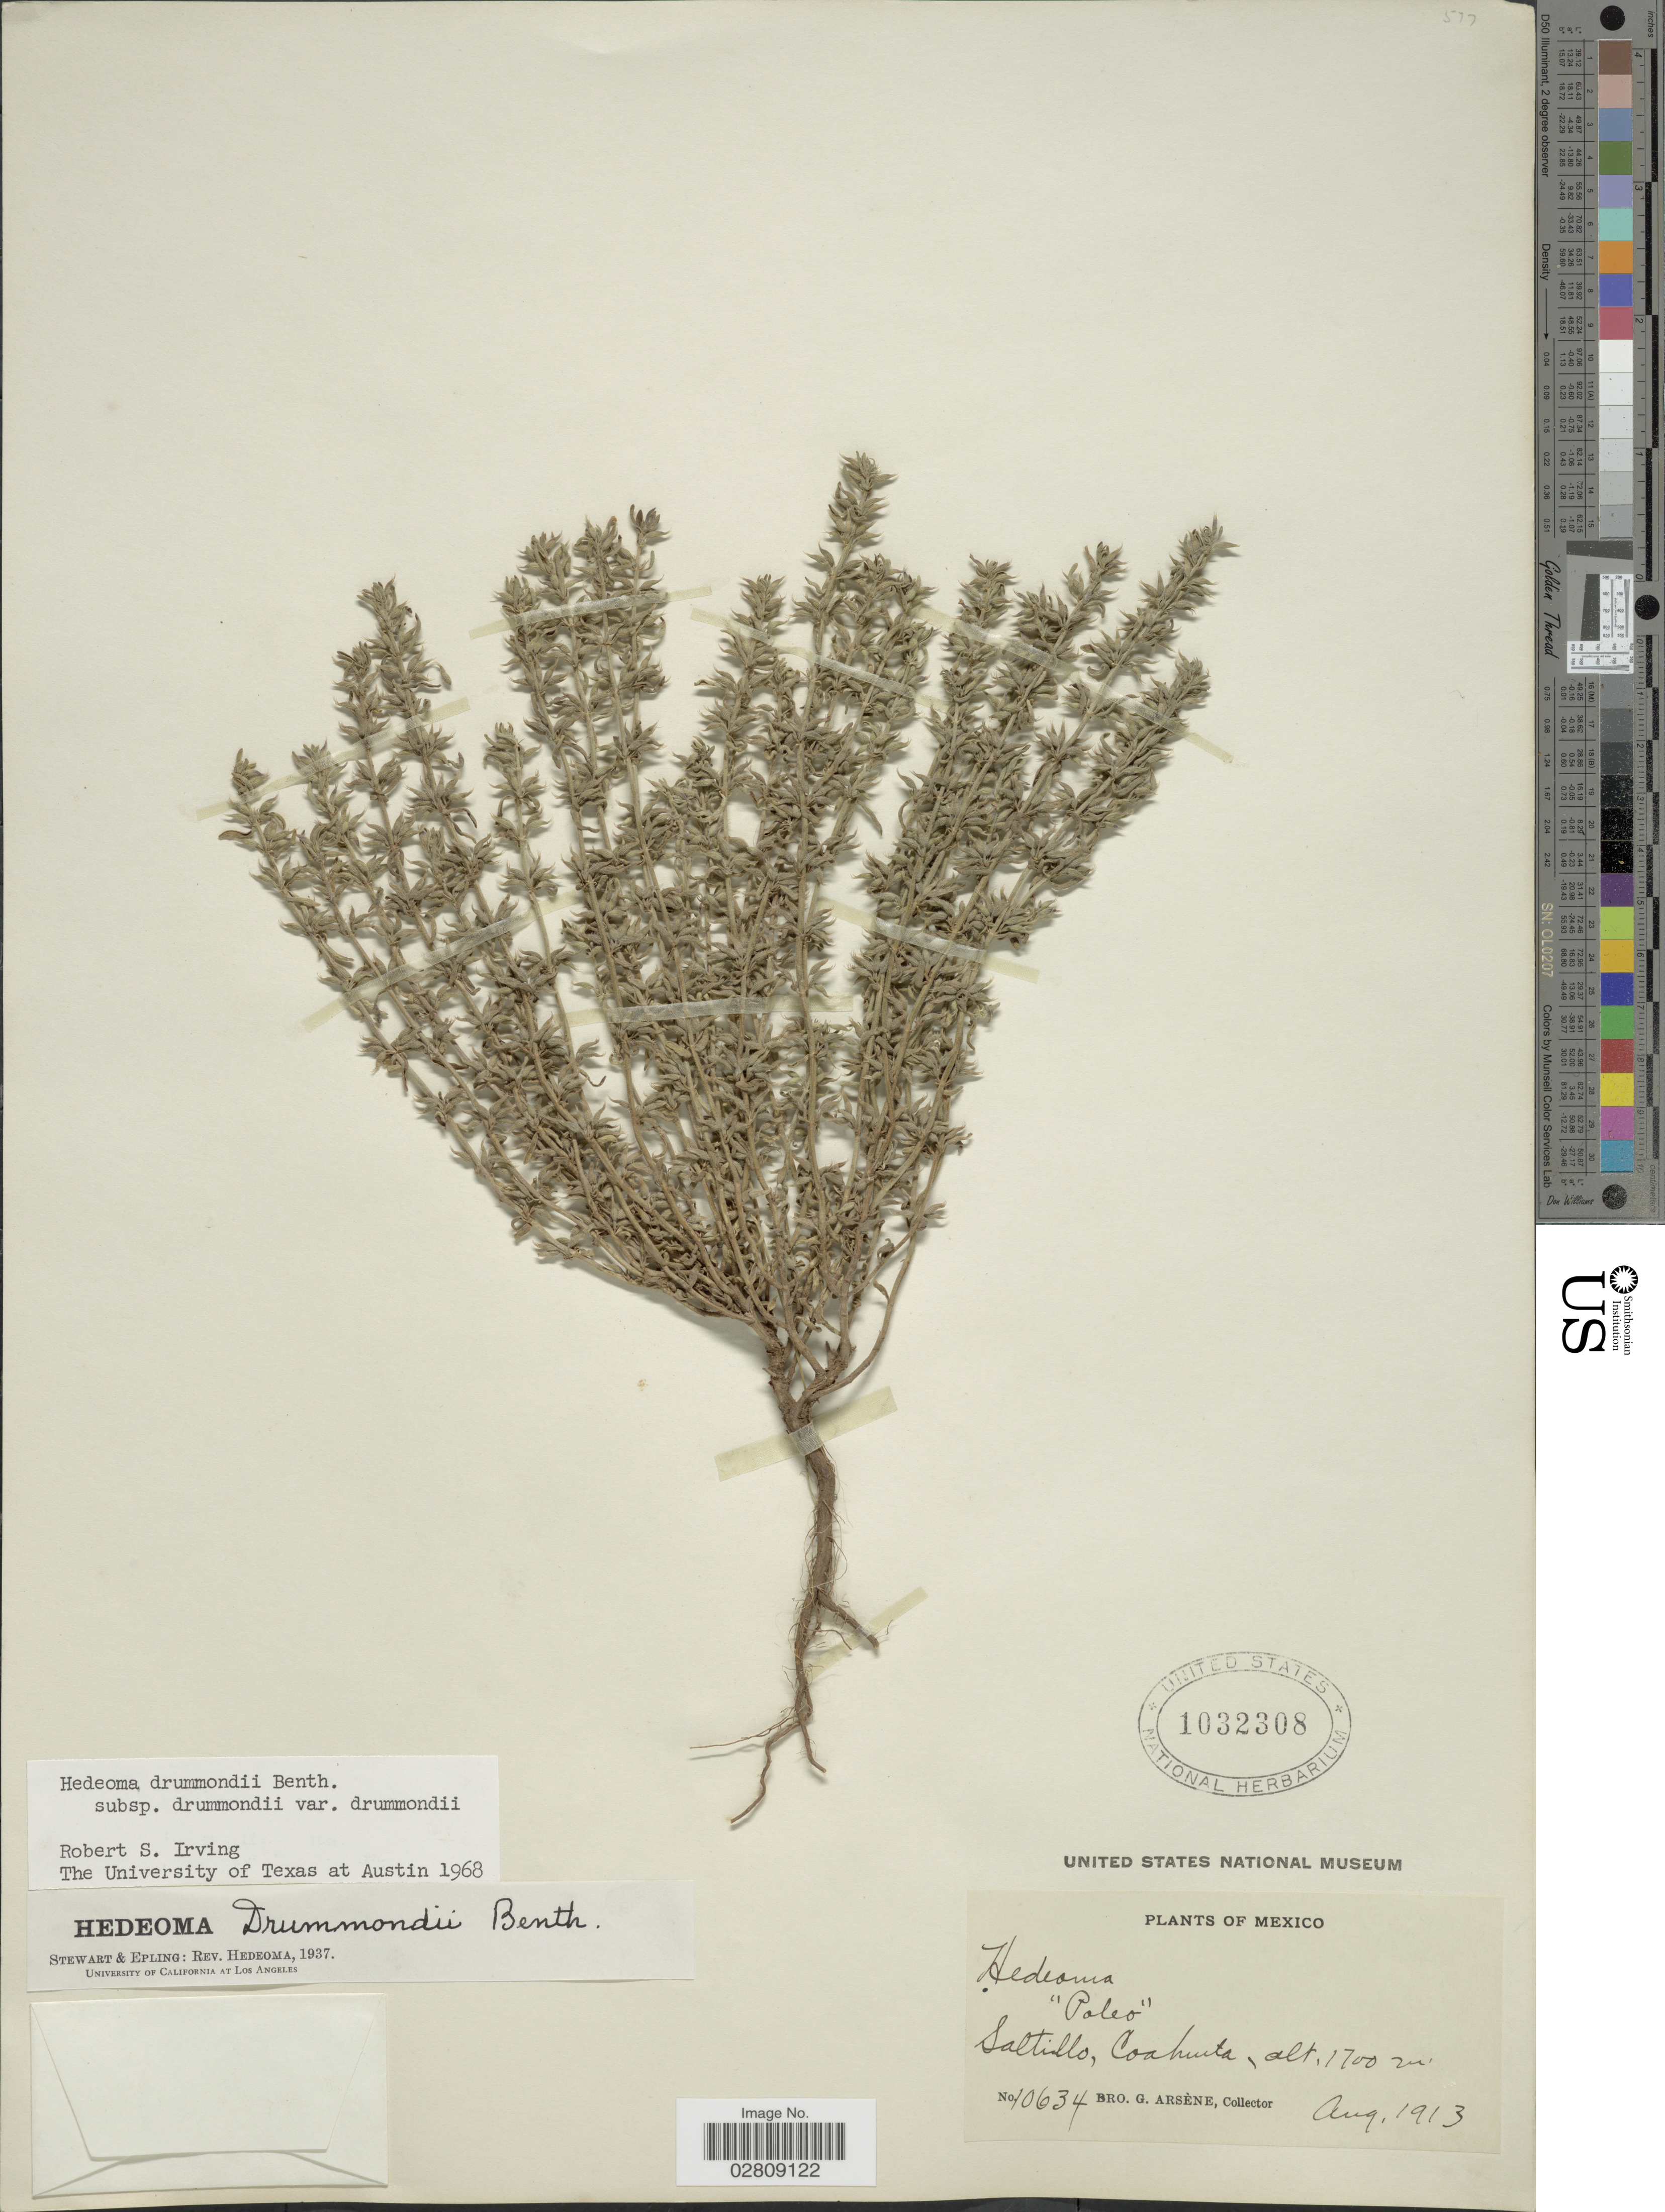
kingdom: Plantae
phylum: Tracheophyta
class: Magnoliopsida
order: Lamiales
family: Lamiaceae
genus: Hedeoma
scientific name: Hedeoma drummondii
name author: Benth.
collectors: Bro. G. Arsène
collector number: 10634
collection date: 1913-08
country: Mexico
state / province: Coahuila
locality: Saltillo.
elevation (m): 1700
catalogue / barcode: US 1032308